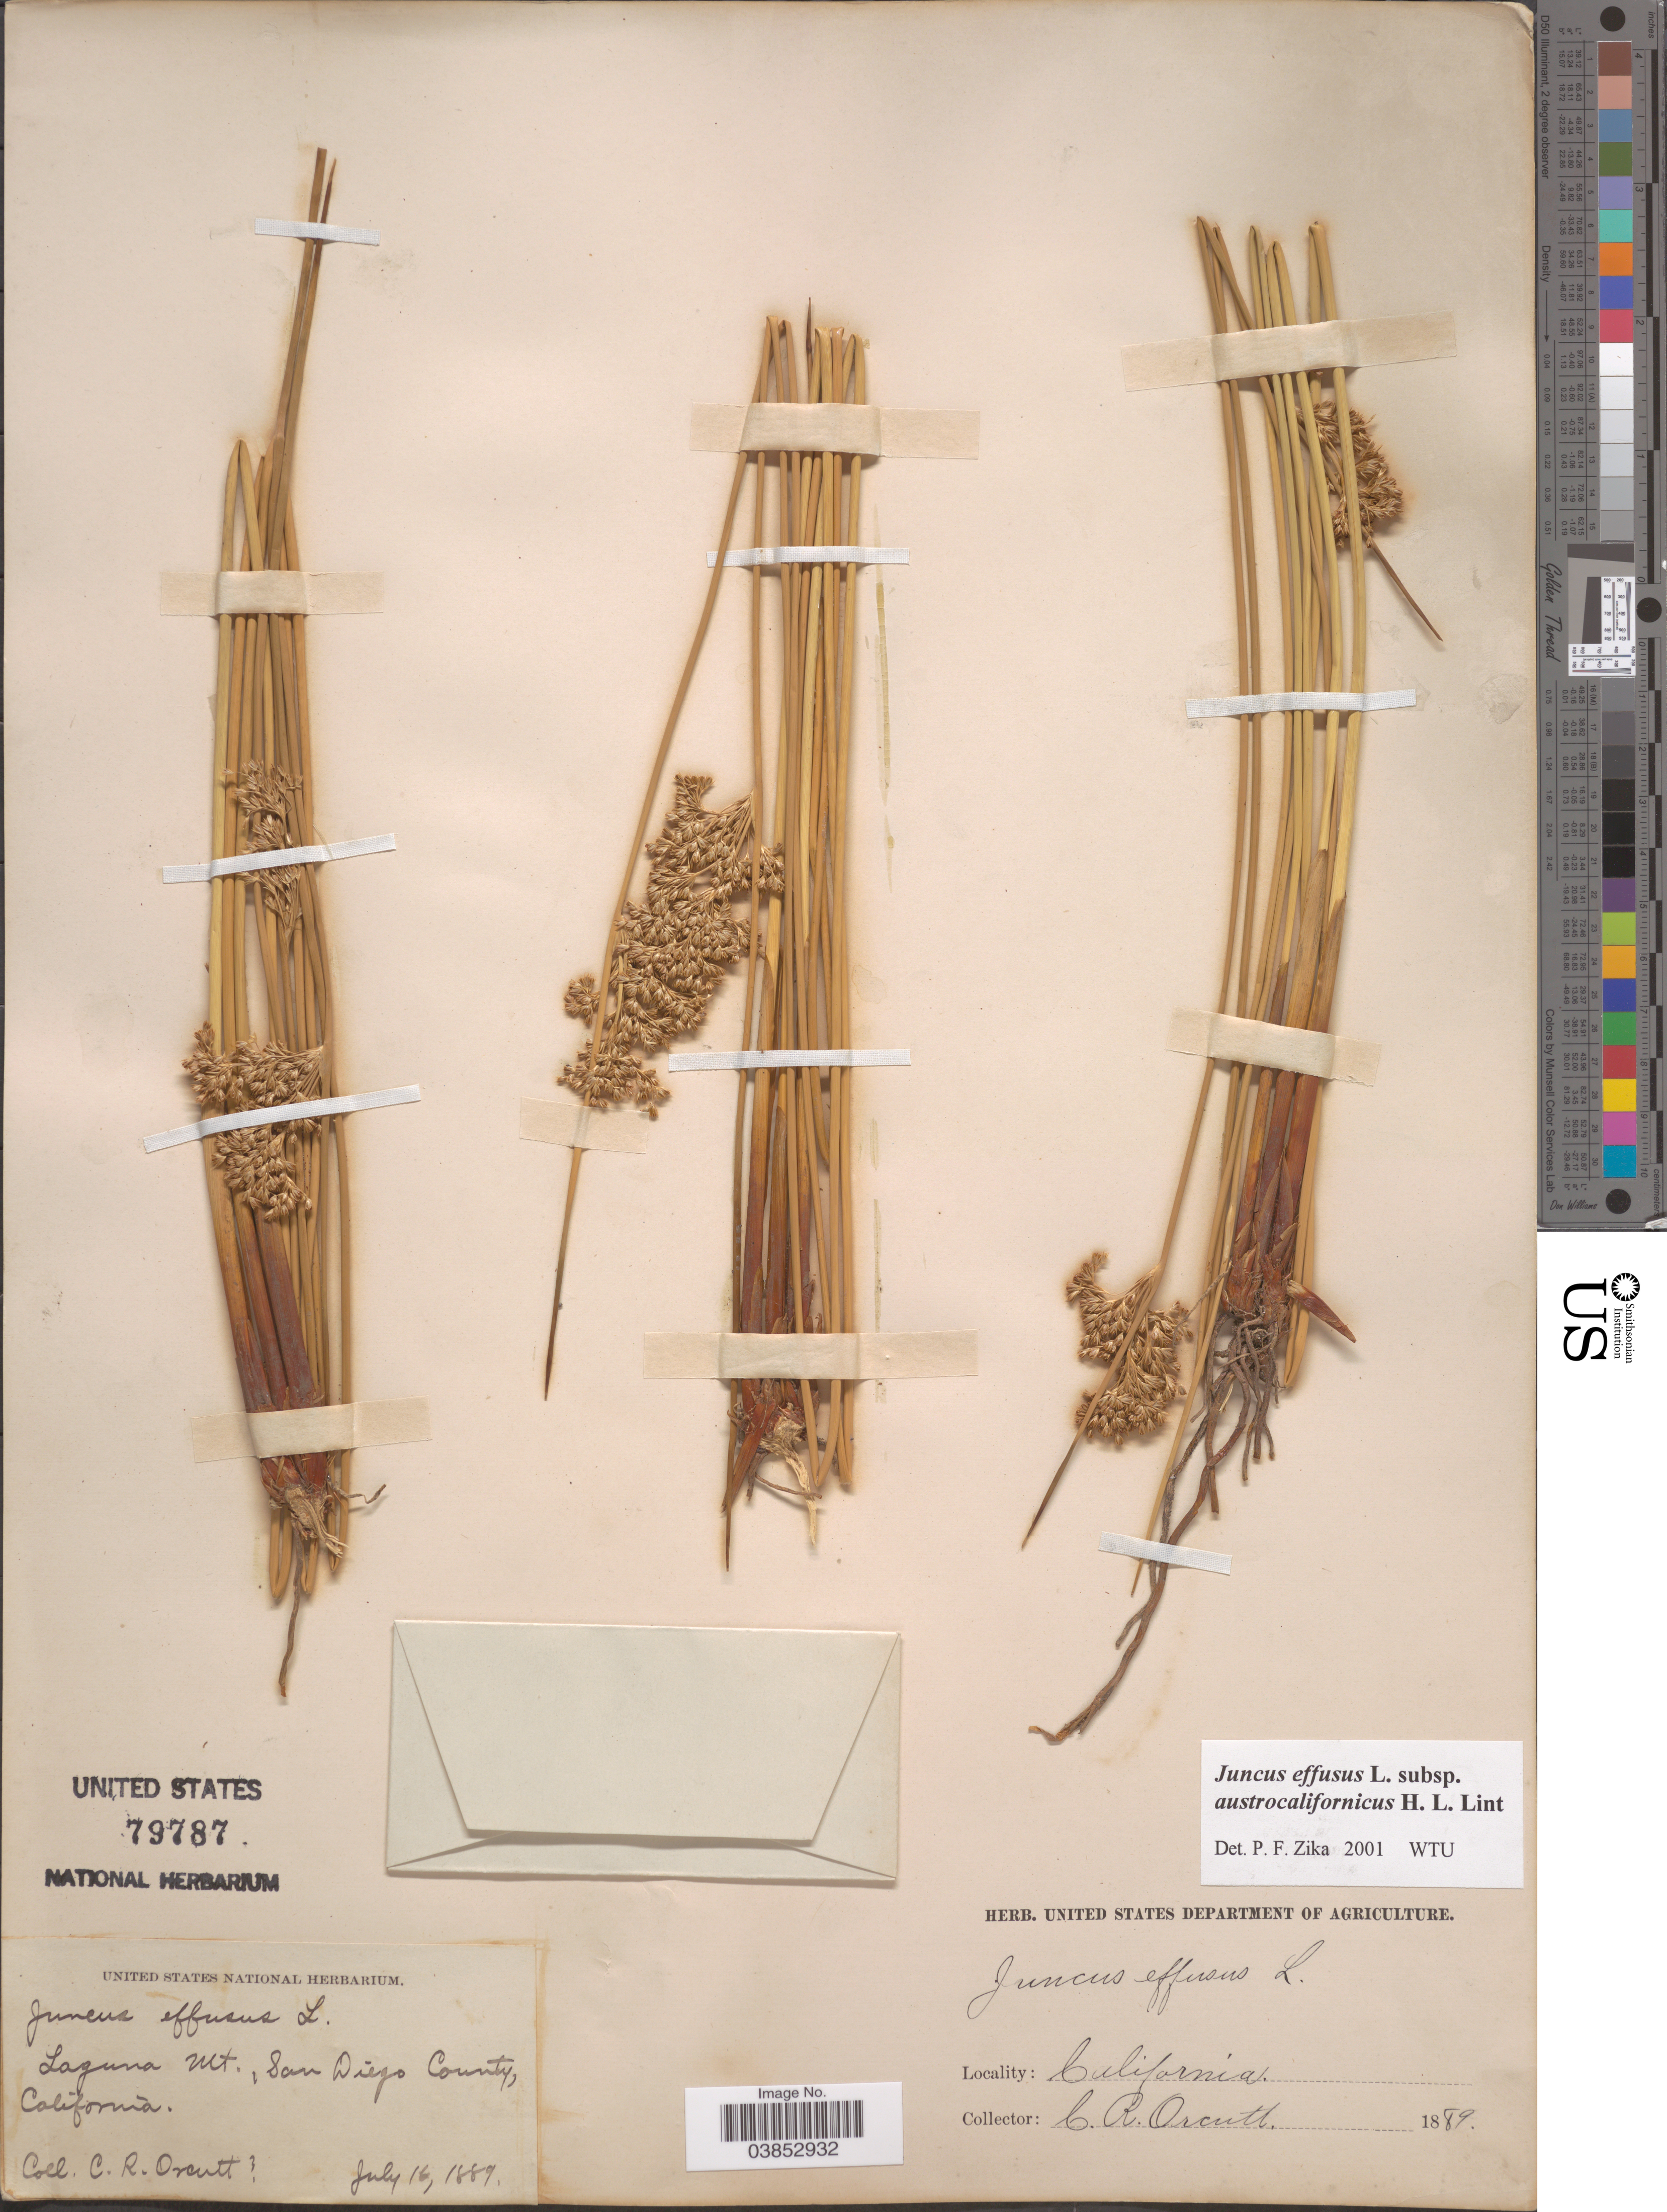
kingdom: Plantae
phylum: Tracheophyta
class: Liliopsida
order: Poales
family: Juncaceae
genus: Juncus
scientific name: Juncus effusus subsp. austrocalifornicus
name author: Lint ex Zika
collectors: C. R. Orcutt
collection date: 1889-07-16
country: United States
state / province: California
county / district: San Diego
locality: Laguna Mt., San Diego County.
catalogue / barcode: US 79787